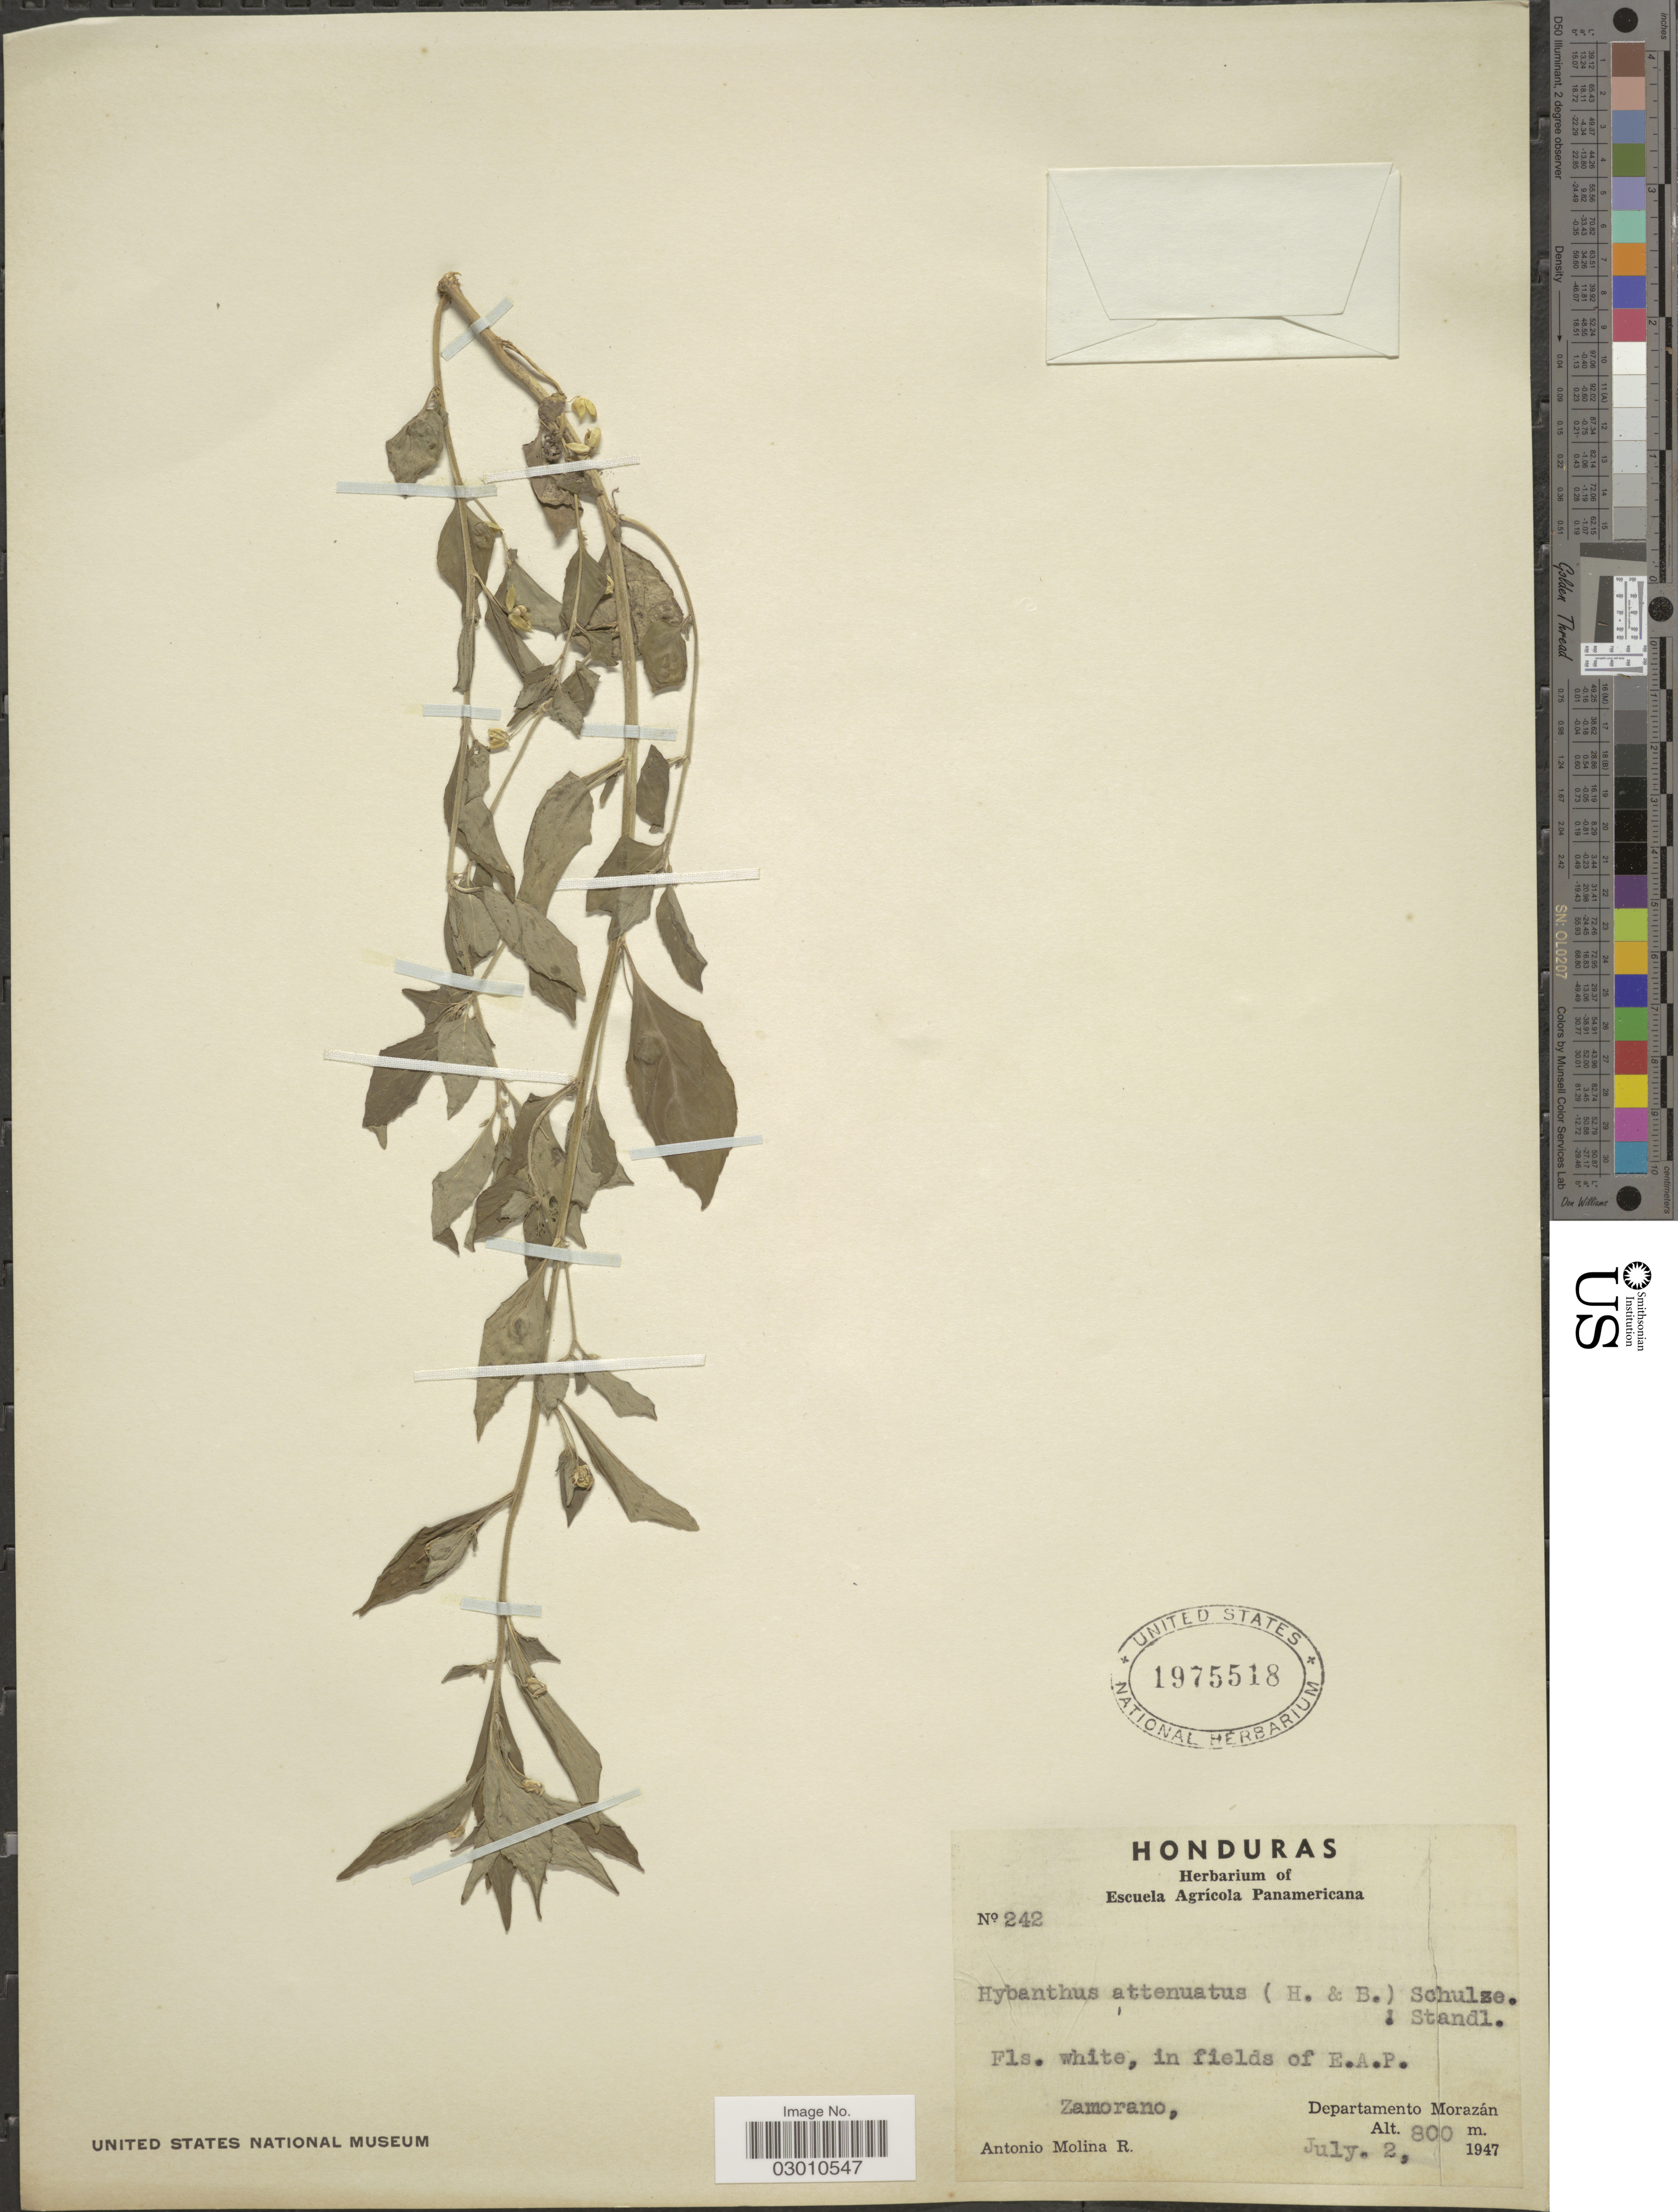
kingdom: Plantae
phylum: Tracheophyta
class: Magnoliopsida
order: Malpighiales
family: Violaceae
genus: Pombalia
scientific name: Pombalia attenuata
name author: (Humb. & Bonpl. ex Willd.) Paula-Souza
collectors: A. Molina R.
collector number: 242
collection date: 1947-07-02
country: Honduras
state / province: Fco. Morazán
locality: In fields of E.A.P. Zamorano, Departamento Morazán.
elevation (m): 800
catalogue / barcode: US 1975518